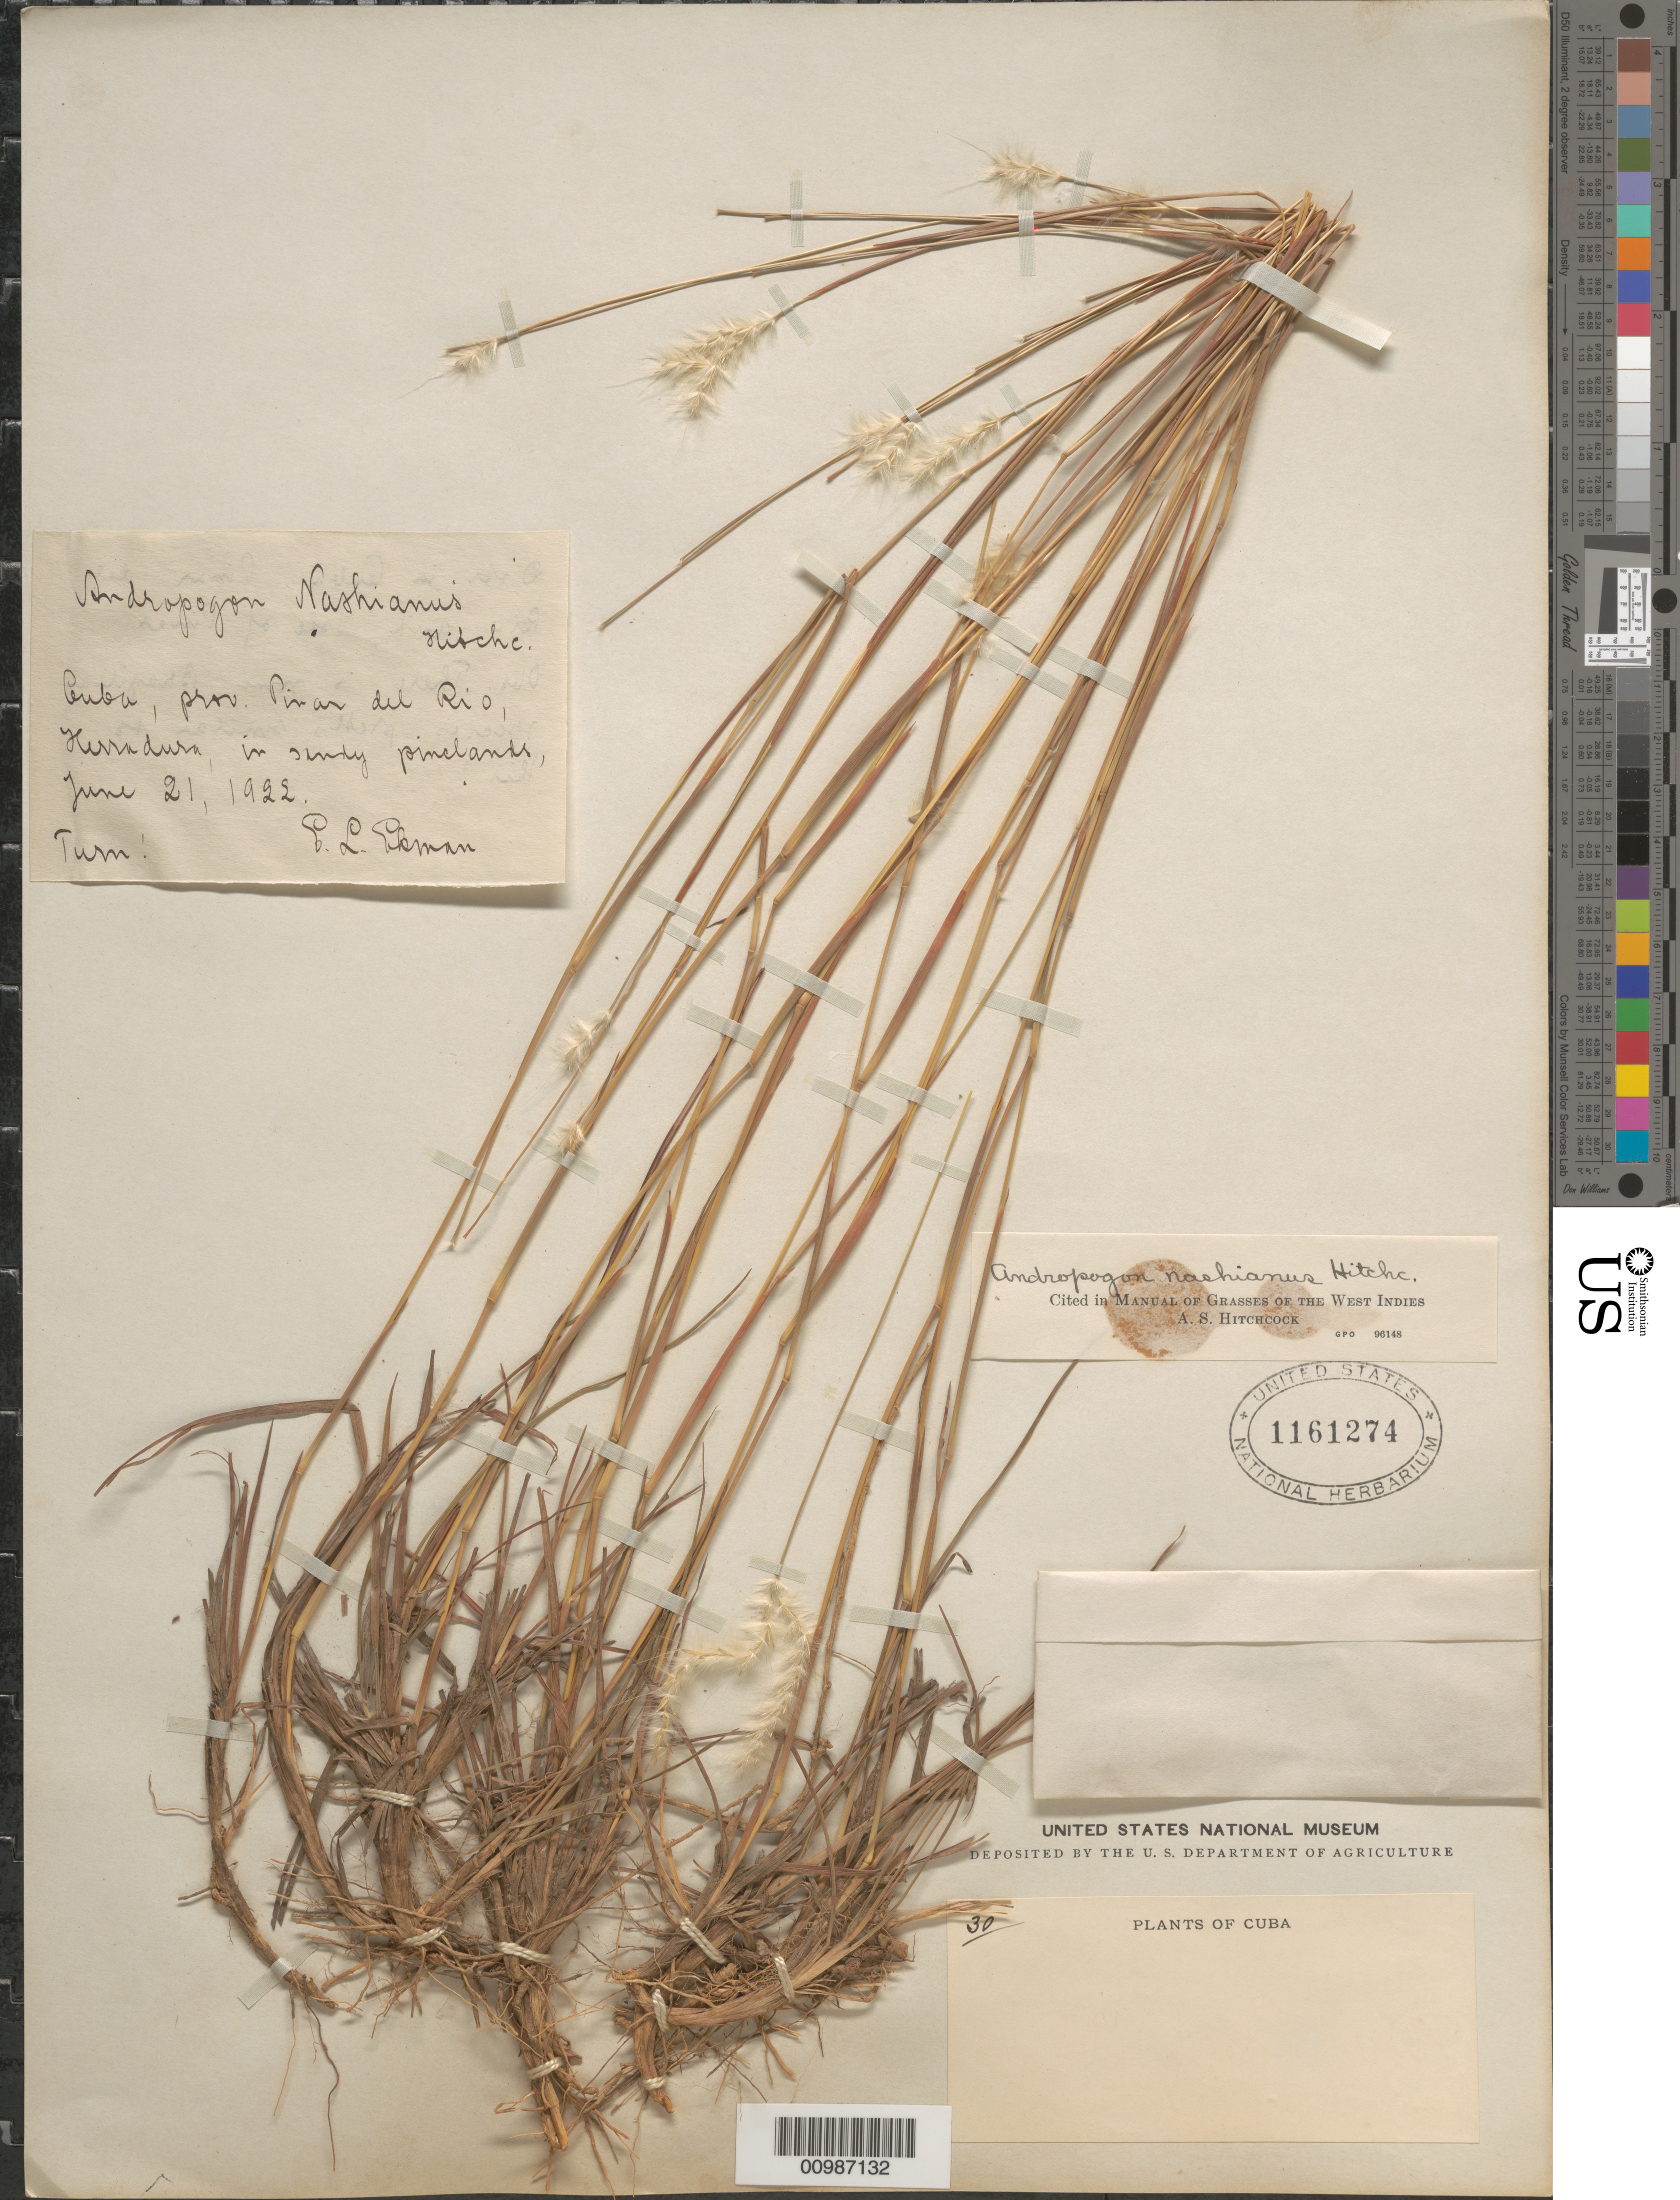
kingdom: Plantae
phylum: Tracheophyta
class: Liliopsida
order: Poales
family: Poaceae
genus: Andropogon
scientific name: Andropogon nashianus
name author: Hitchc.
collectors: E. L. Ekman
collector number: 30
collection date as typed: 21 Jun 1922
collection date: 1922-06-21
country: Cuba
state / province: Pinar del Rio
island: Cuba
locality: Herradura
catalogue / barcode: US 1161274